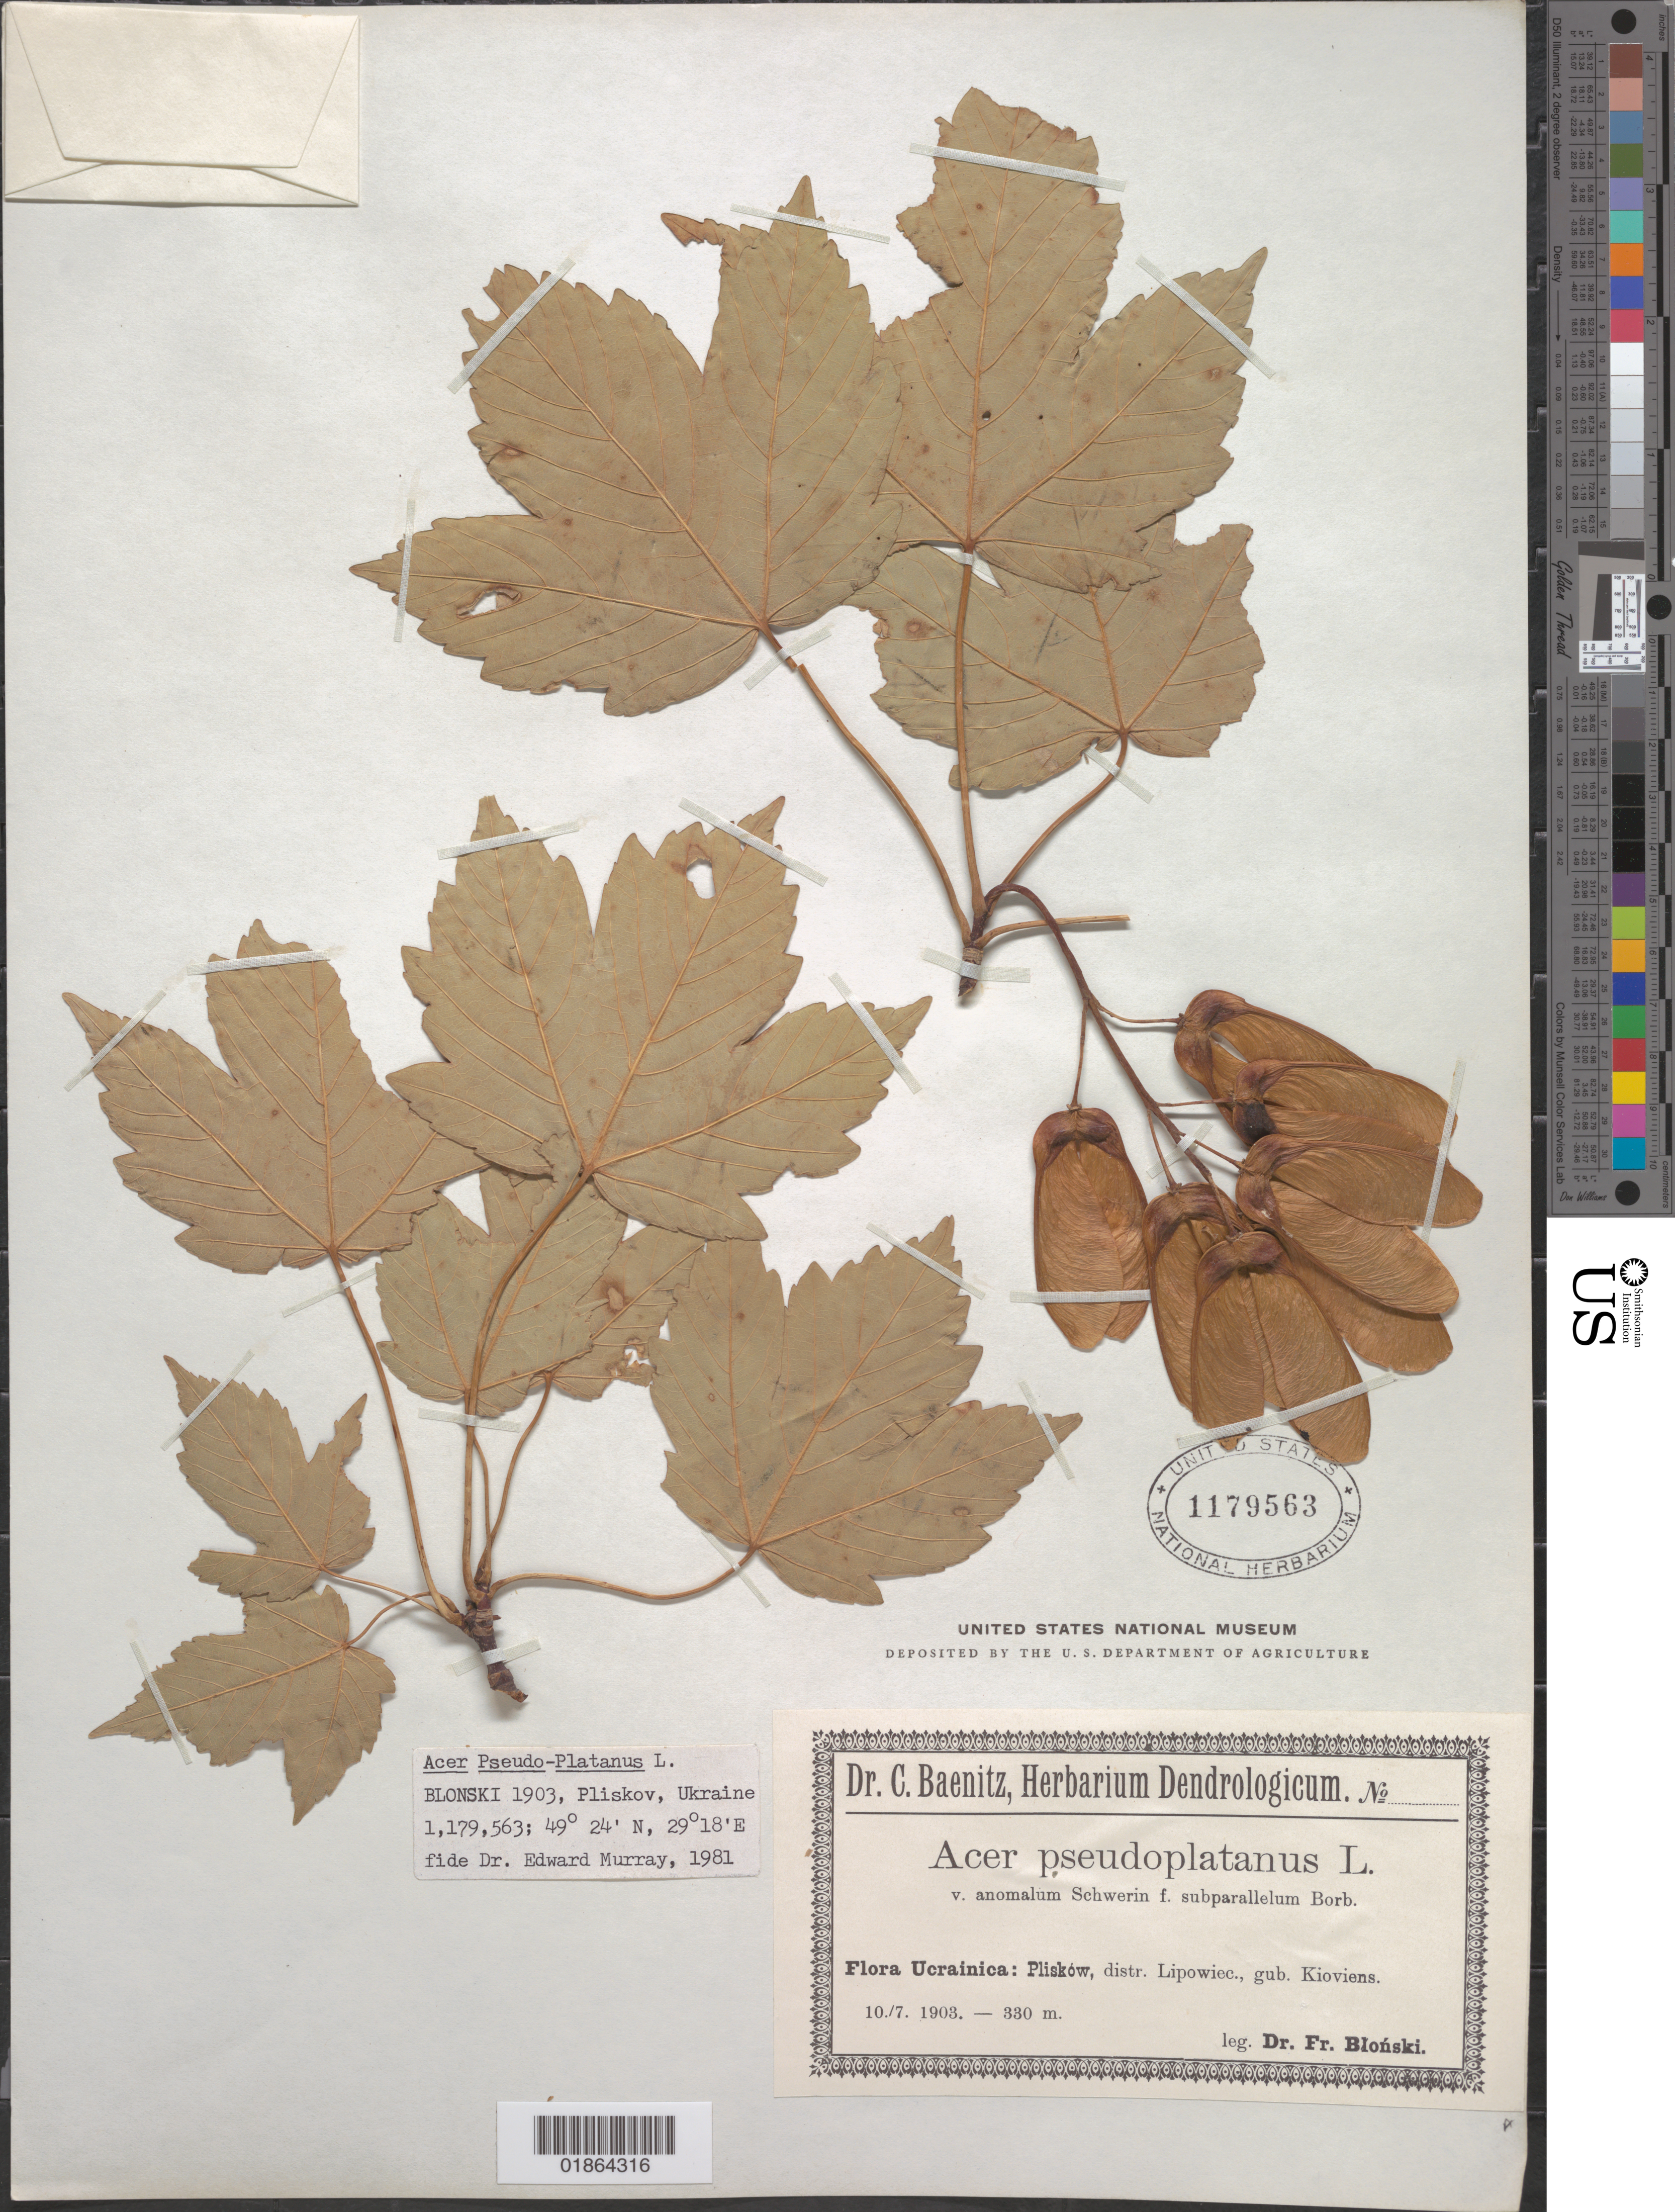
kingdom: Plantae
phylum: Tracheophyta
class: Magnoliopsida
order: Sapindales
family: Sapindaceae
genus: Acer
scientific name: Acer pseudoplatanus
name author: L.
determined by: Murray, Edward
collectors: F. Blonski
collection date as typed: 10./7. 1903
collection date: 1903-07-10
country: Poland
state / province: Lubelskie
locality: Pliskóv, distr. Lipowiec., gub. Kioviens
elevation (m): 330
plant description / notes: Label says; "Flora Ucrainica" but other localities listed are in Poland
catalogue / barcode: US 1179563